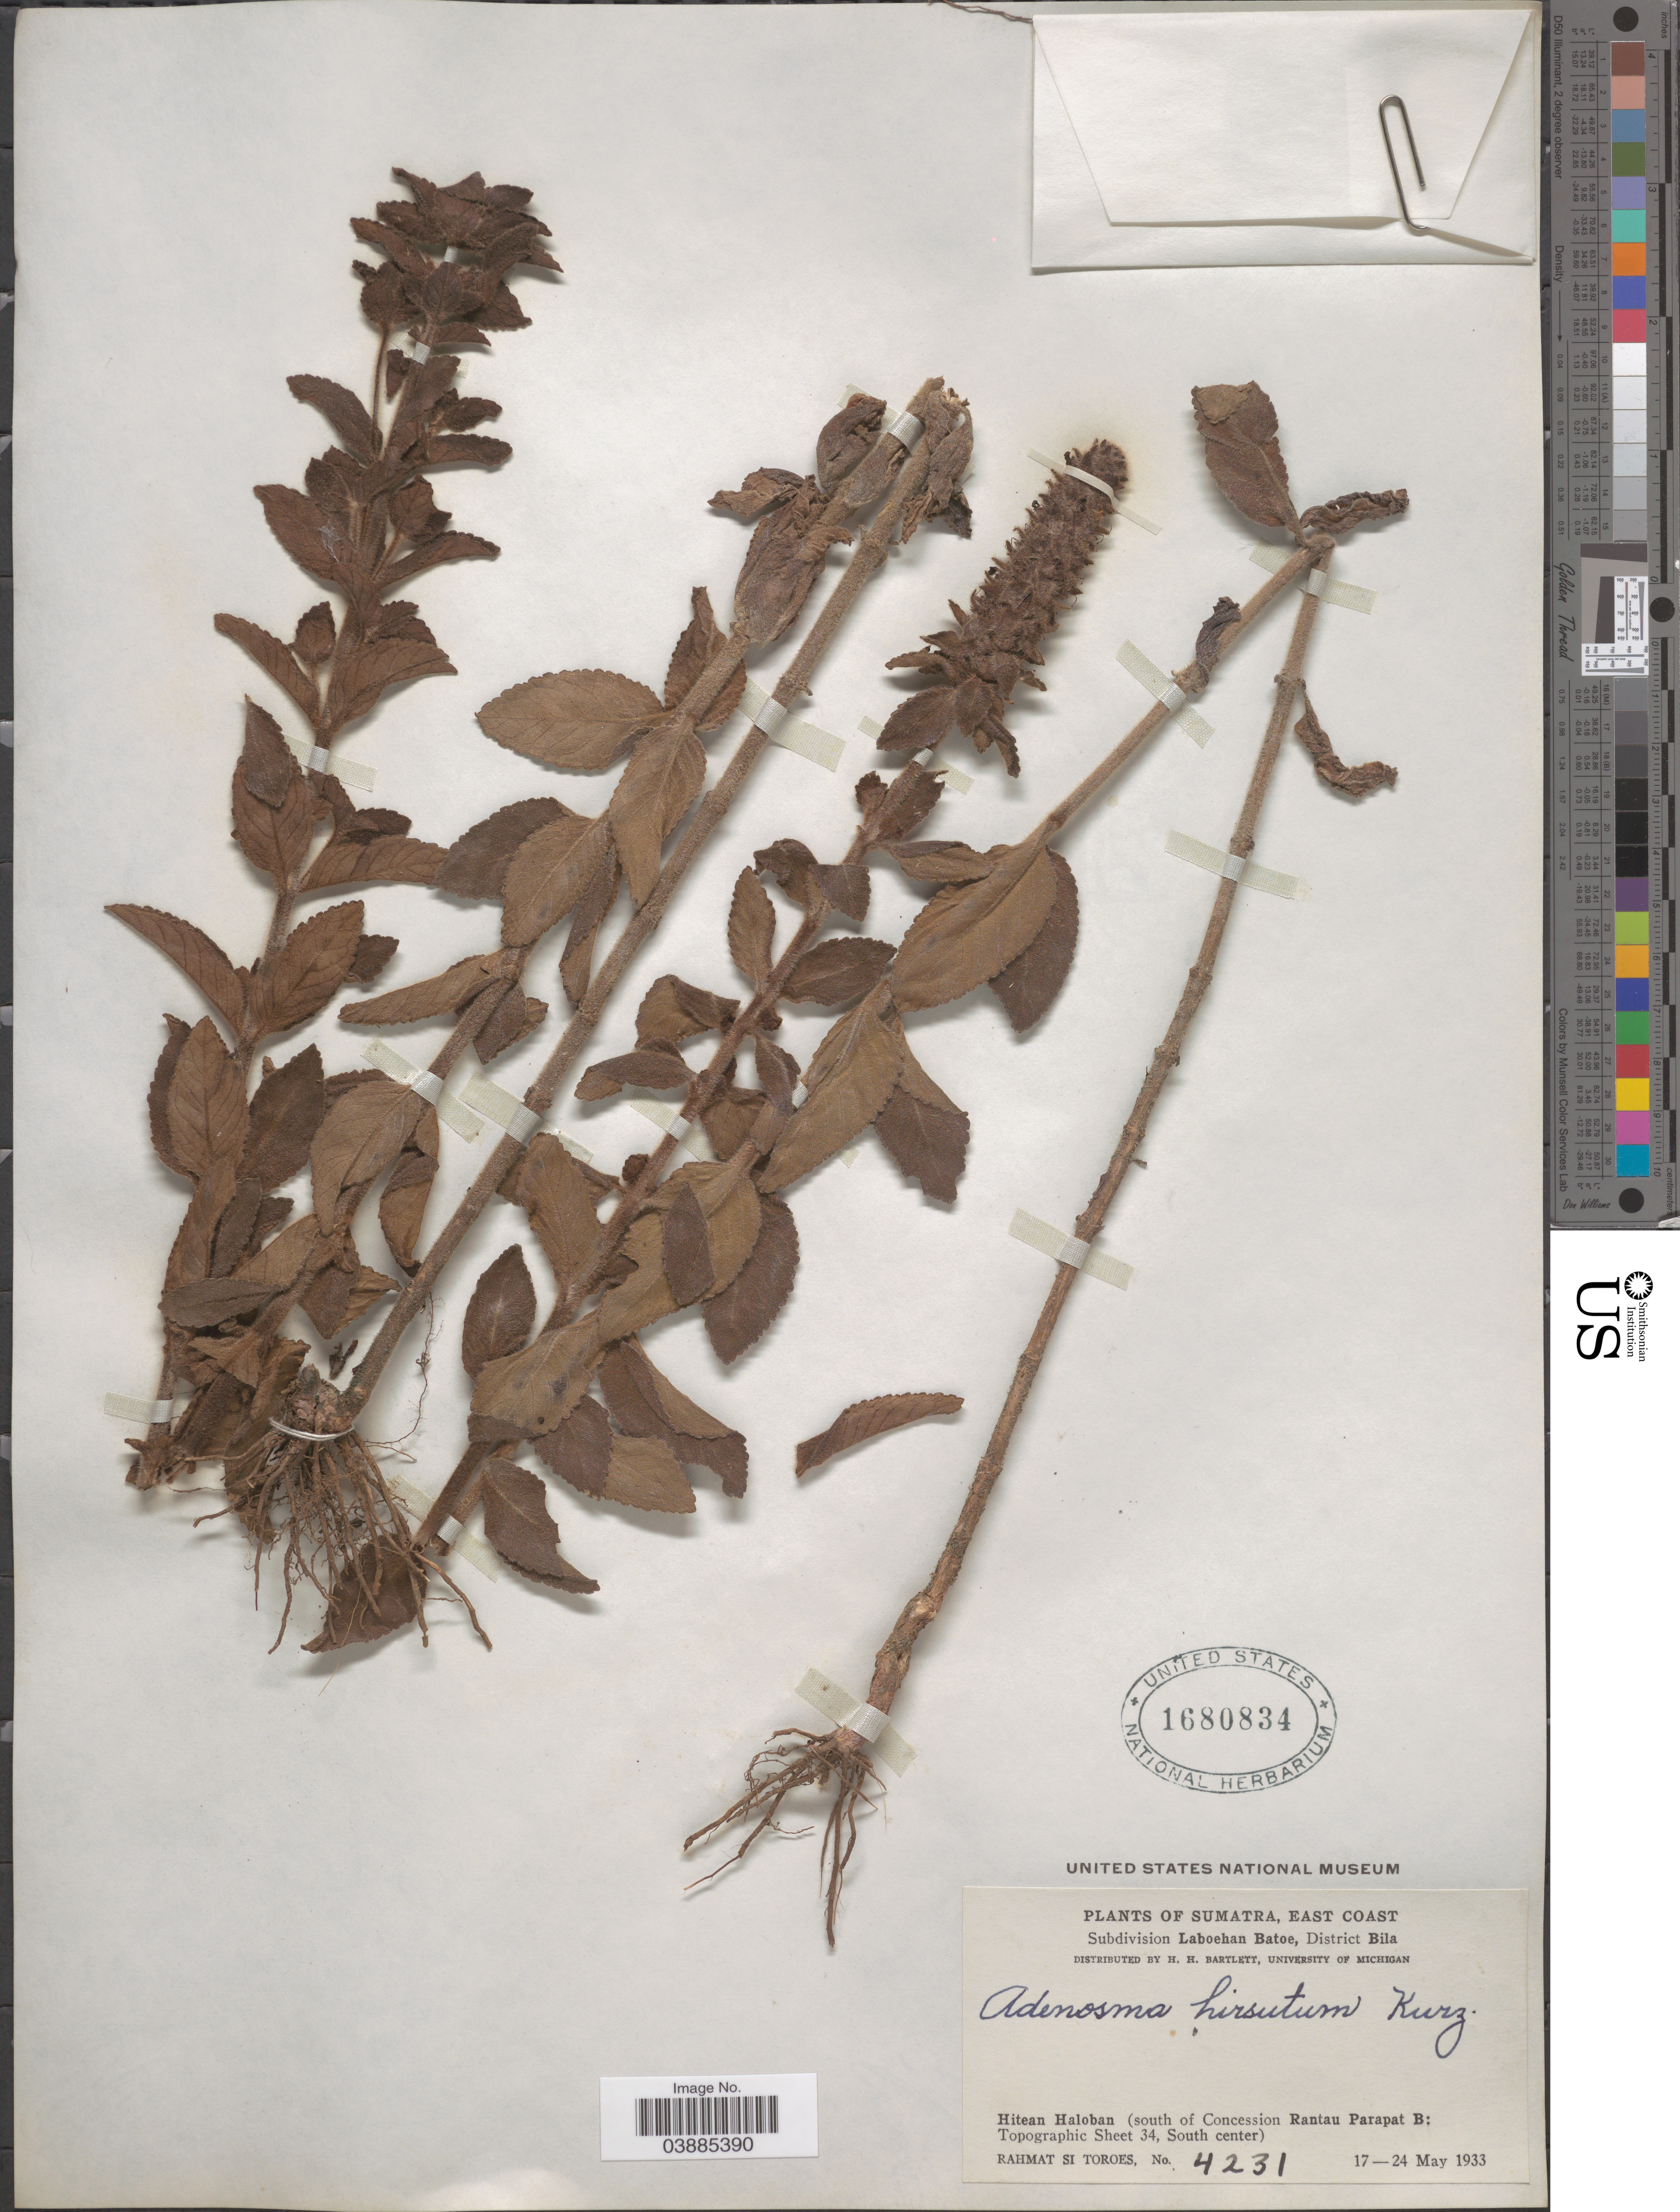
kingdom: Plantae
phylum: Tracheophyta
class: Magnoliopsida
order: Lamiales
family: Plantaginaceae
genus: Adenosma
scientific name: Adenosma hirsutum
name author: (Miq.) Kurz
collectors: Rahmat Si Boeea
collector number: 4231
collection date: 1933-05-17/1933-05-24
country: Indonesia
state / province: Sumatra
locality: East Coast. Subdivision Laboehan Batoe, District Bila. Hitean Haloban (south of Cocession Rantau Parapat B: Topographic Sheet 34, South center).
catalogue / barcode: US 1680834